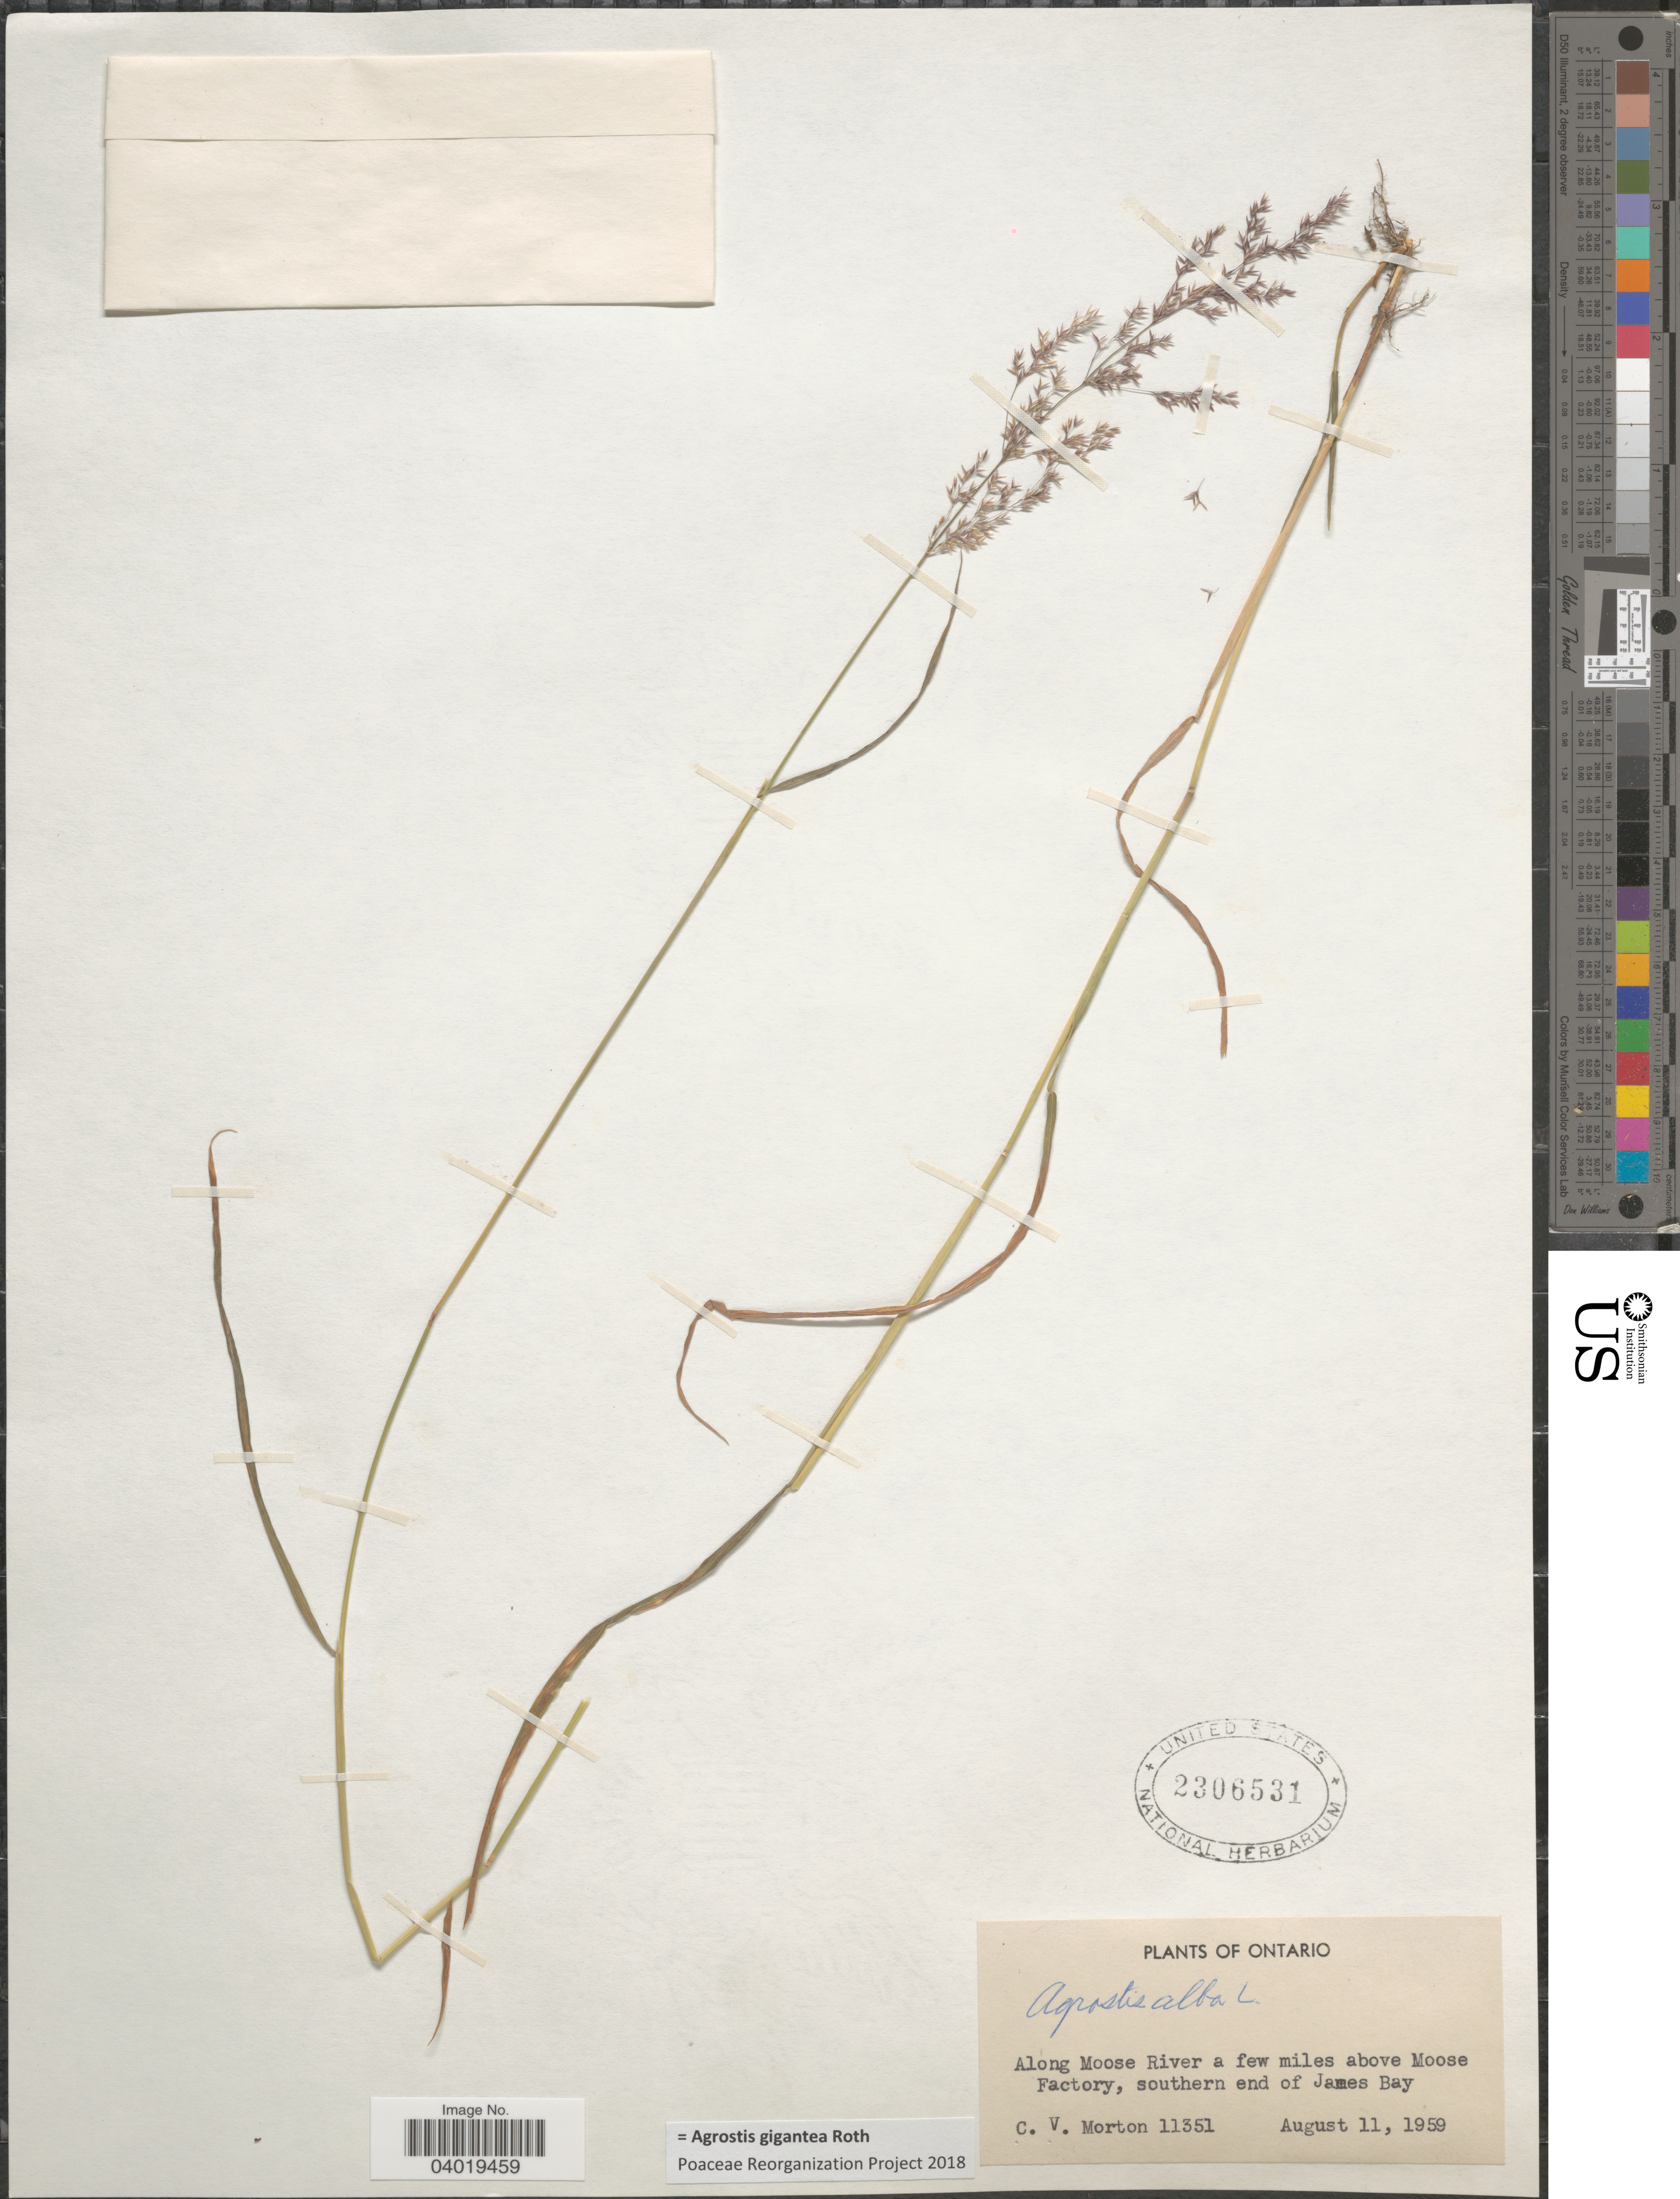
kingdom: Plantae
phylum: Tracheophyta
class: Liliopsida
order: Poales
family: Poaceae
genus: Agrostis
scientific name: Agrostis gigantea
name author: Roth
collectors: C. V. Morton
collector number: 11351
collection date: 1959-08-11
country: Canada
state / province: Ontario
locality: Along Moose River a few miles above Moose Factory, southern end of James Bay.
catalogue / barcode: US 2306531